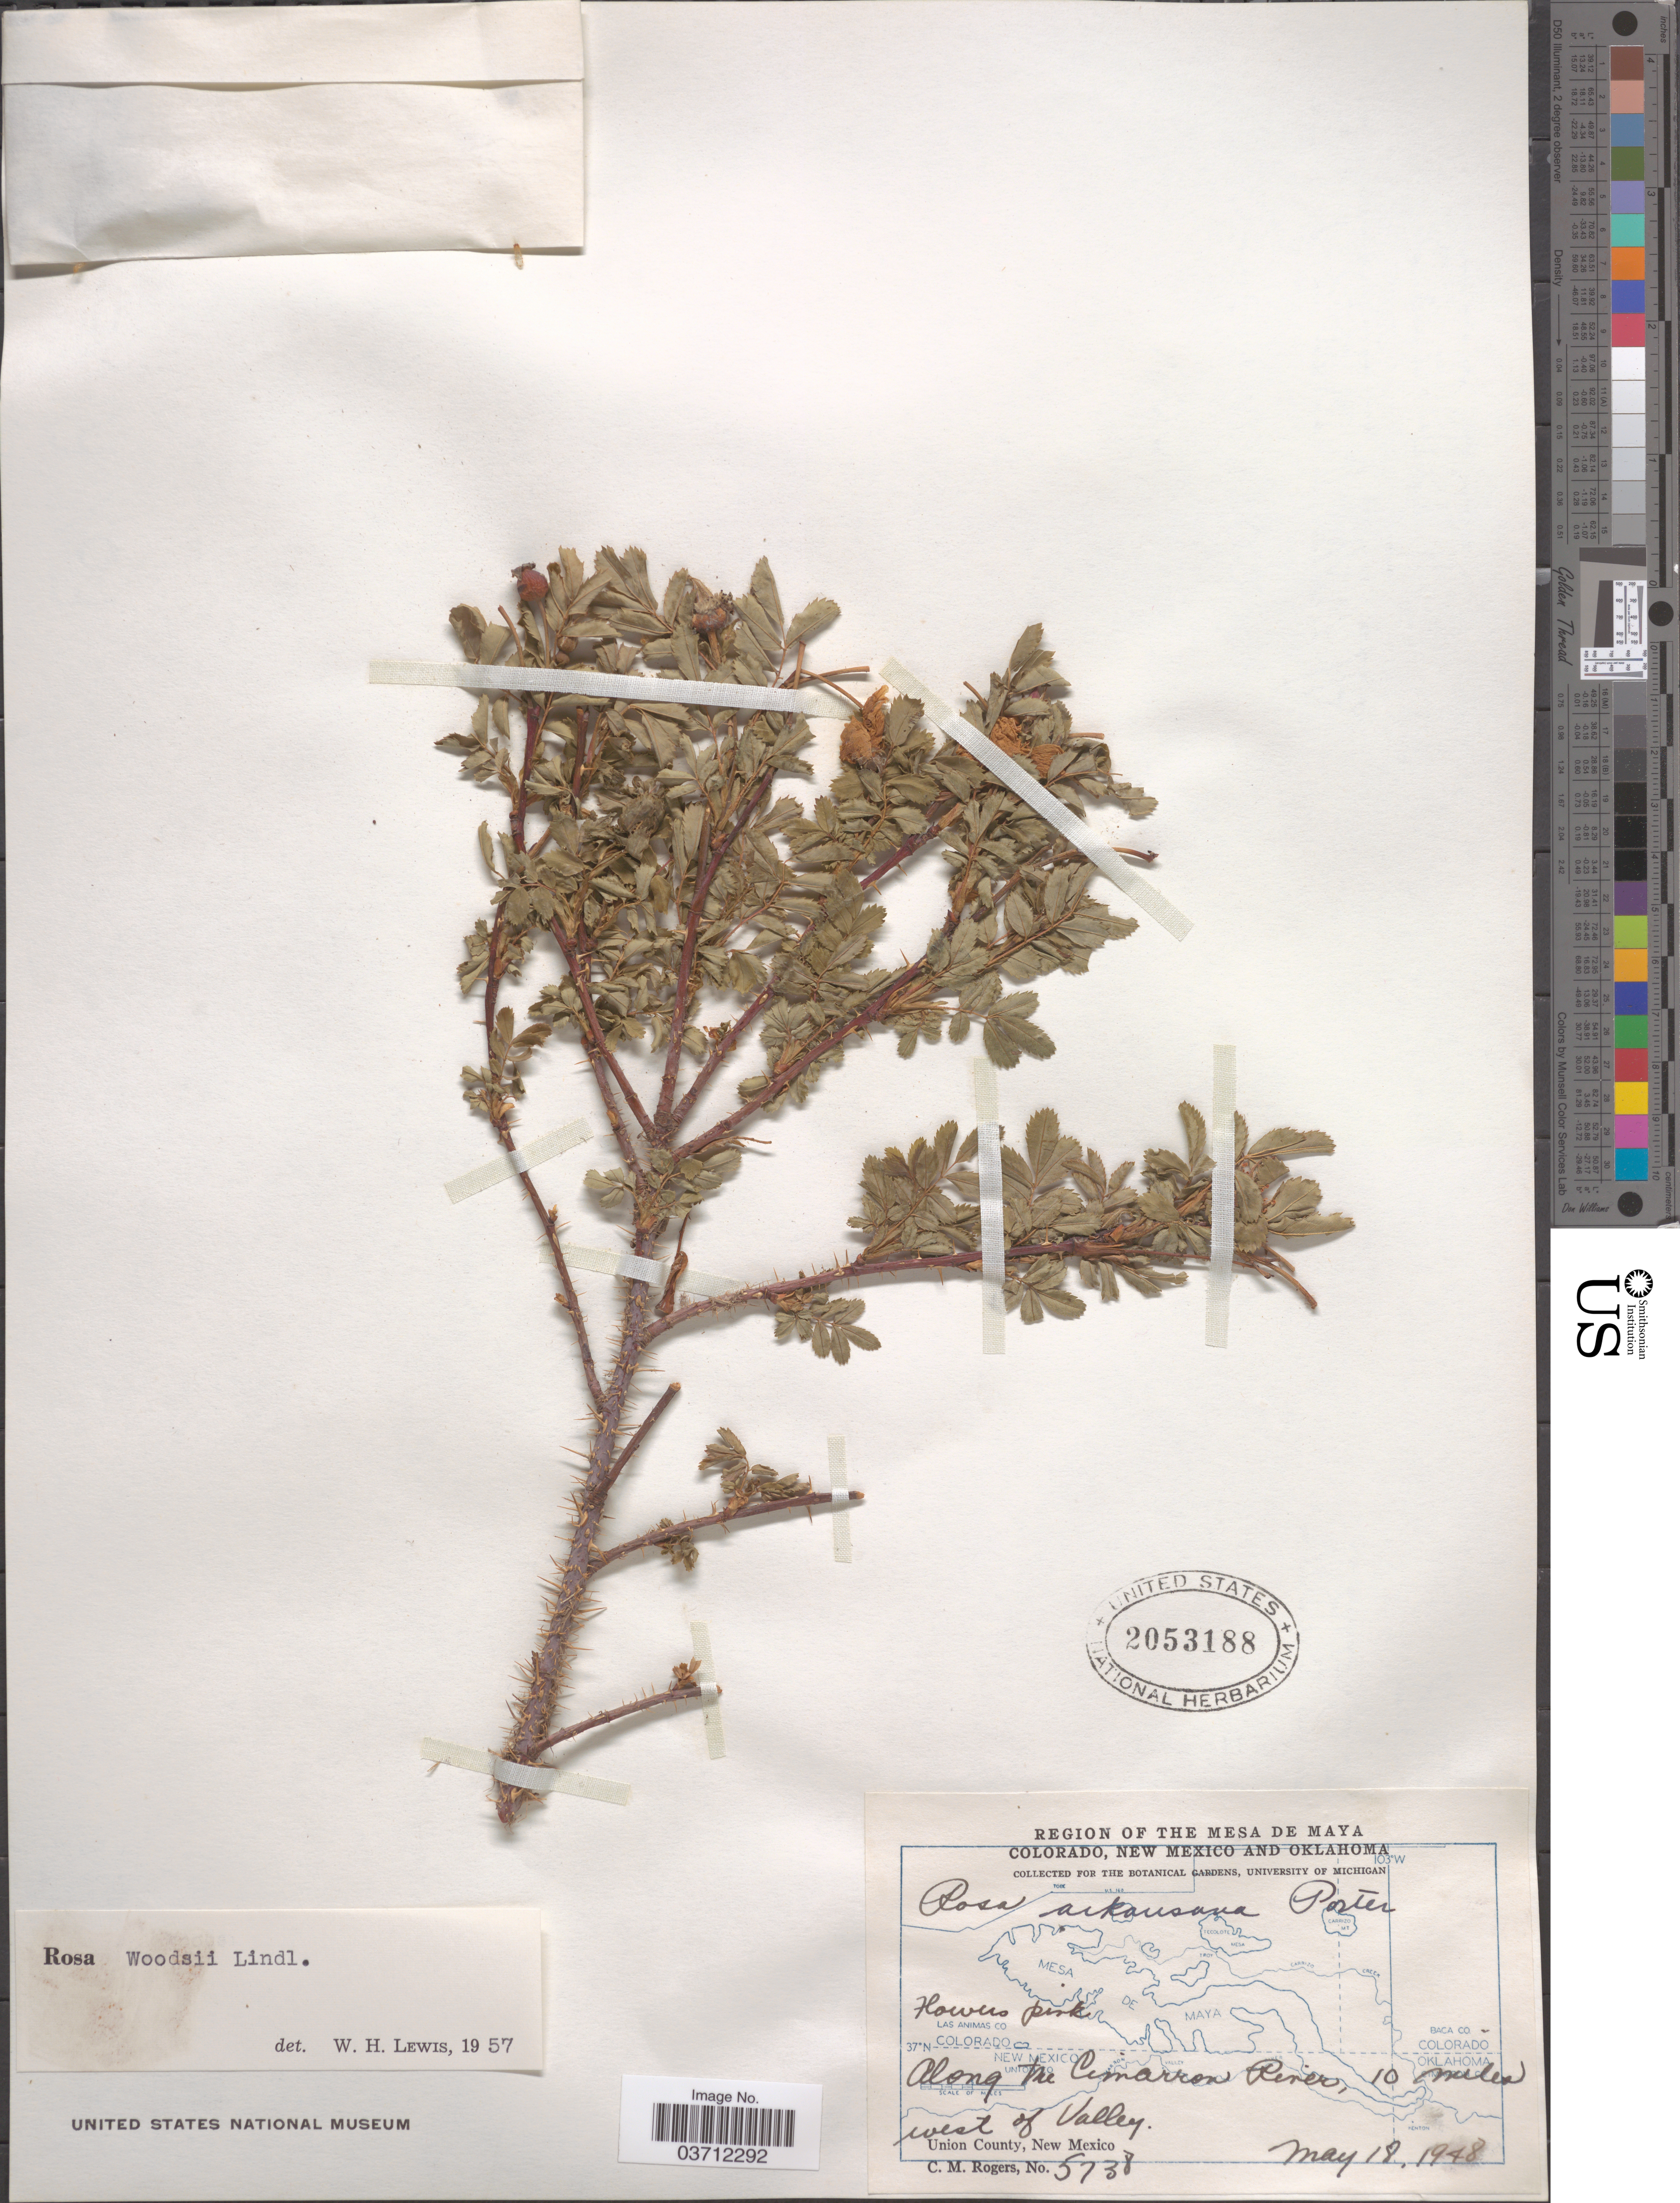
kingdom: Plantae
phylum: Tracheophyta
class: Magnoliopsida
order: Rosales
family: Rosaceae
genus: Rosa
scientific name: Rosa woodsii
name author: Lindl.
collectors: C. M. Rogers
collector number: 5738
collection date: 1948-05-18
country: United States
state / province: New Mexico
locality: Region of the Mesa de Maya. Along the Cimarron River, 10 miles west of Valley. Union County.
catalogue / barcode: US 2053188